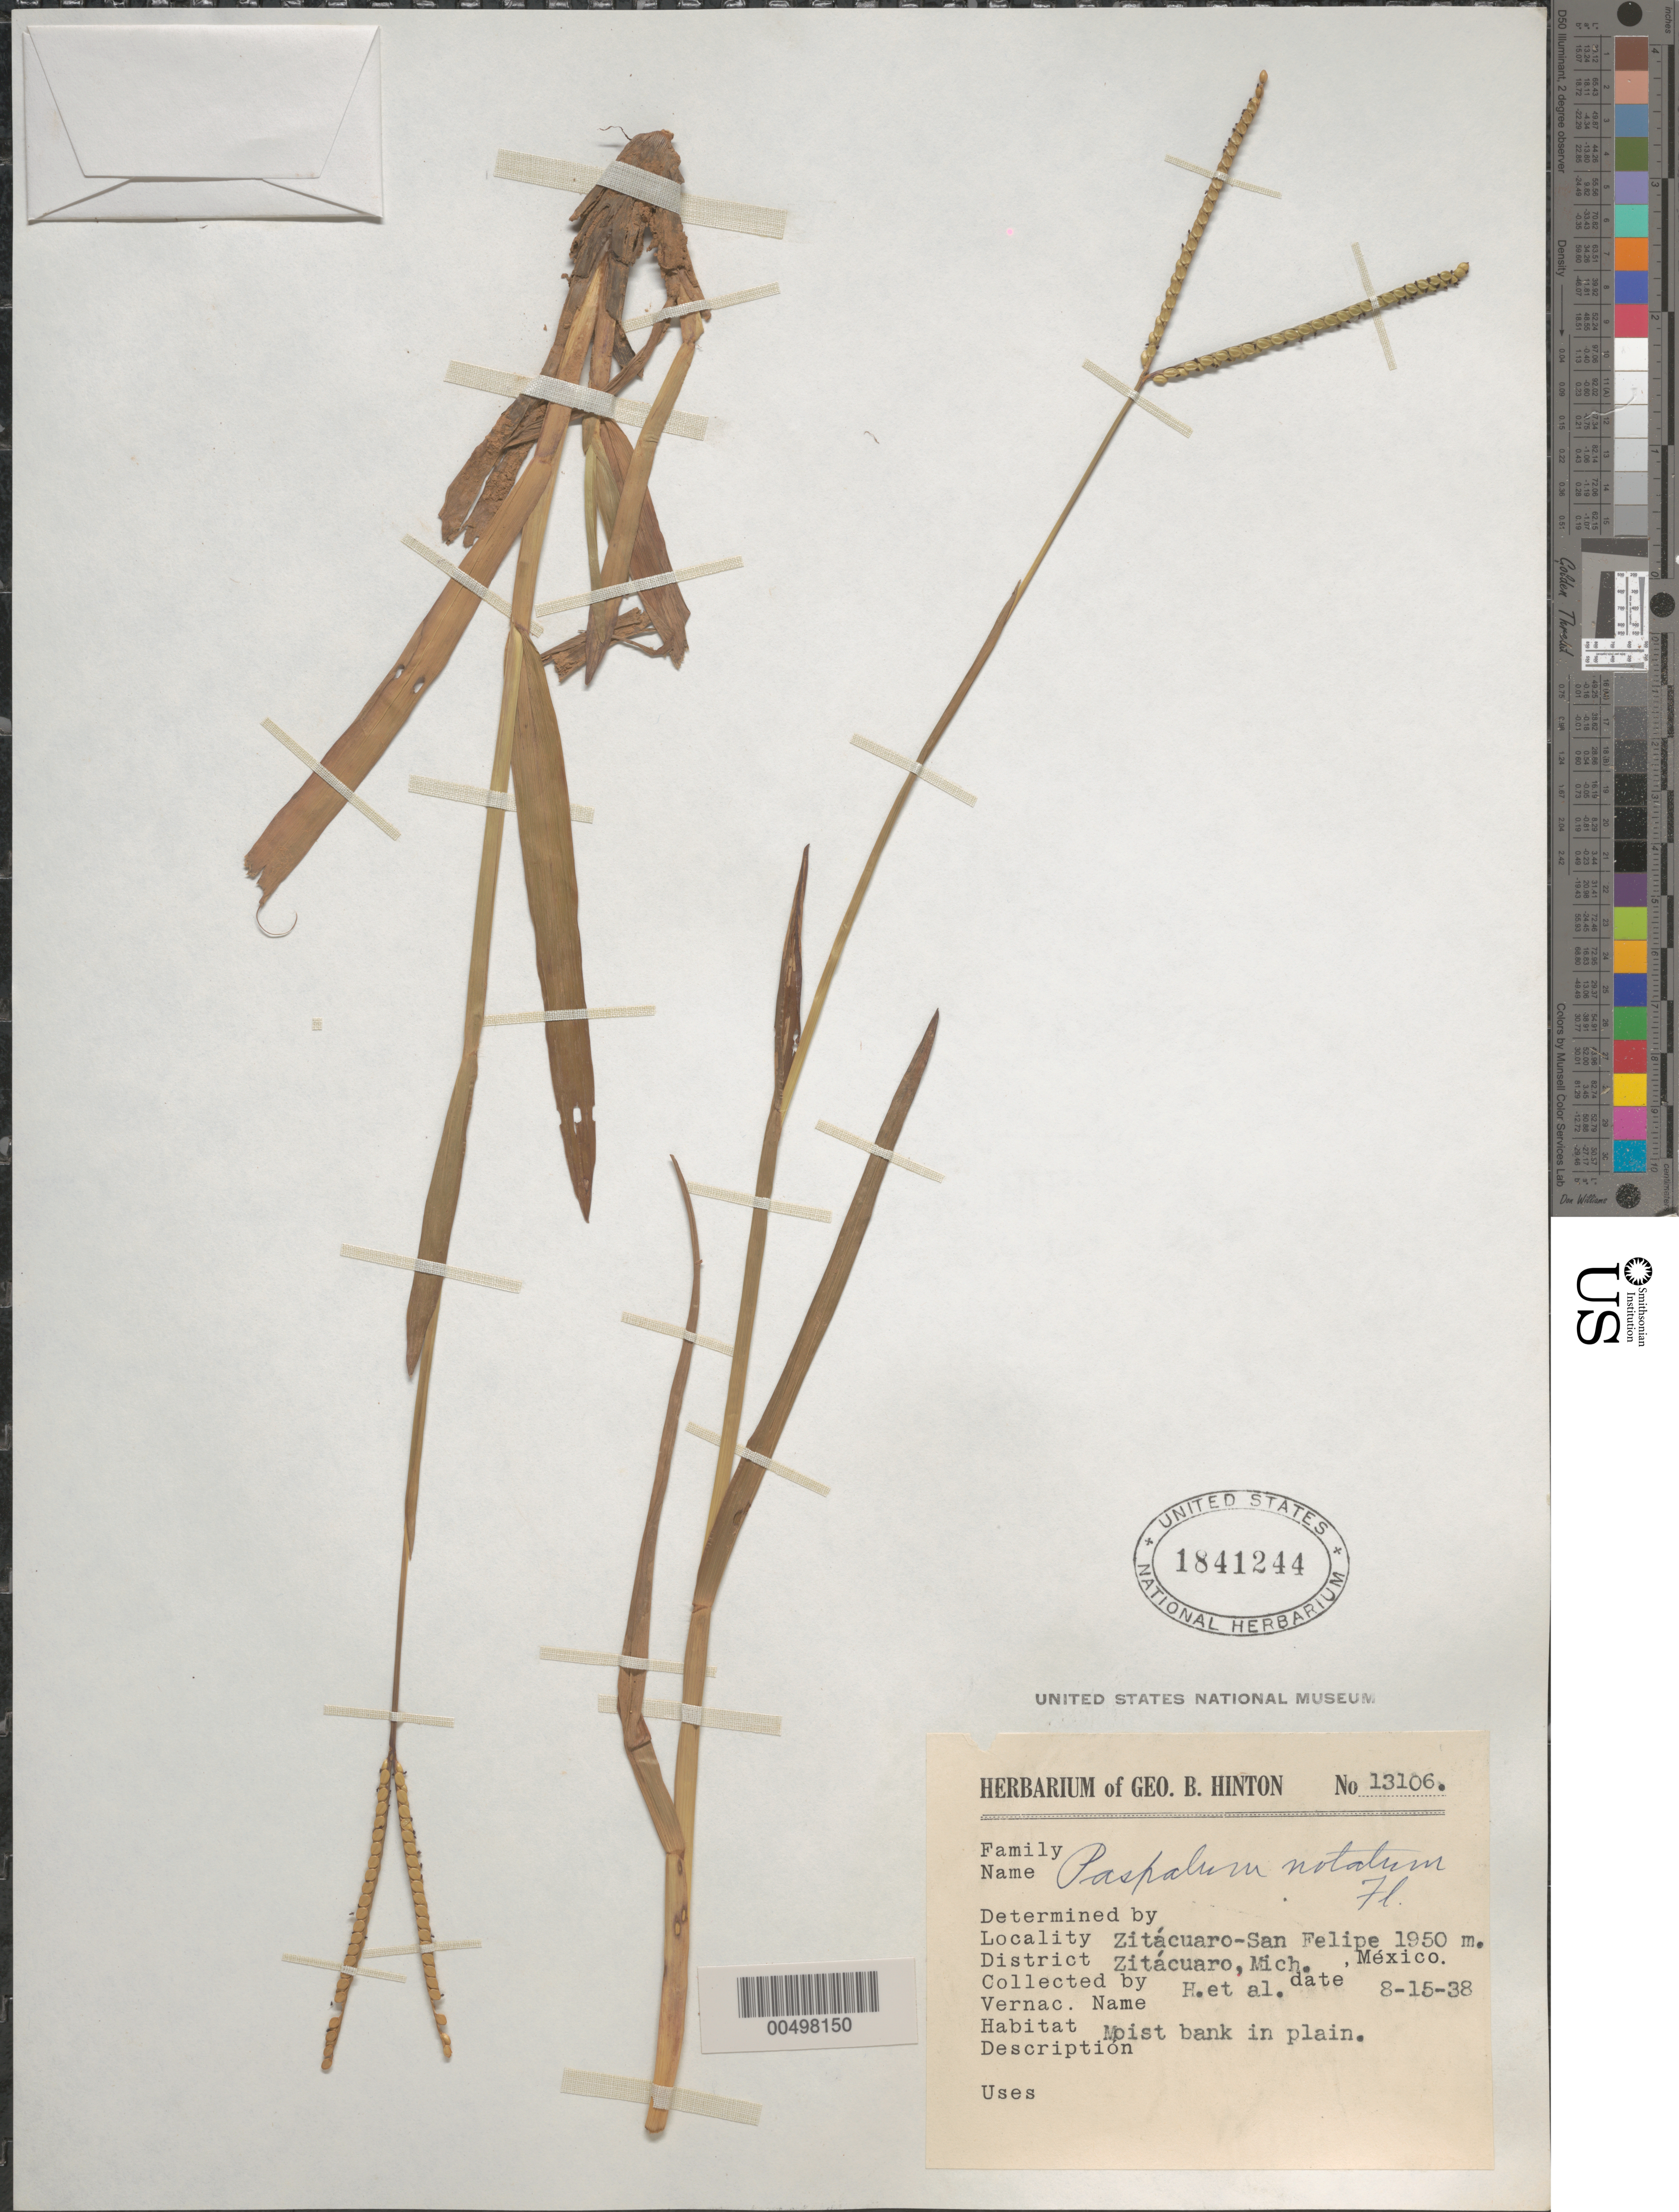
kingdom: Plantae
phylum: Tracheophyta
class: Liliopsida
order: Poales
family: Poaceae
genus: Paspalum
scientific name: Paspalum notatum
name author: Flüggé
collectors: G. B. Hinton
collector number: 13106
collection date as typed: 15 Aug 1938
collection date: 1938-08-15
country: Mexico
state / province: Michoacán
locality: Zitcuaro - San Felipe, Zitcuaro Dist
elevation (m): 1950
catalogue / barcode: US 1841244